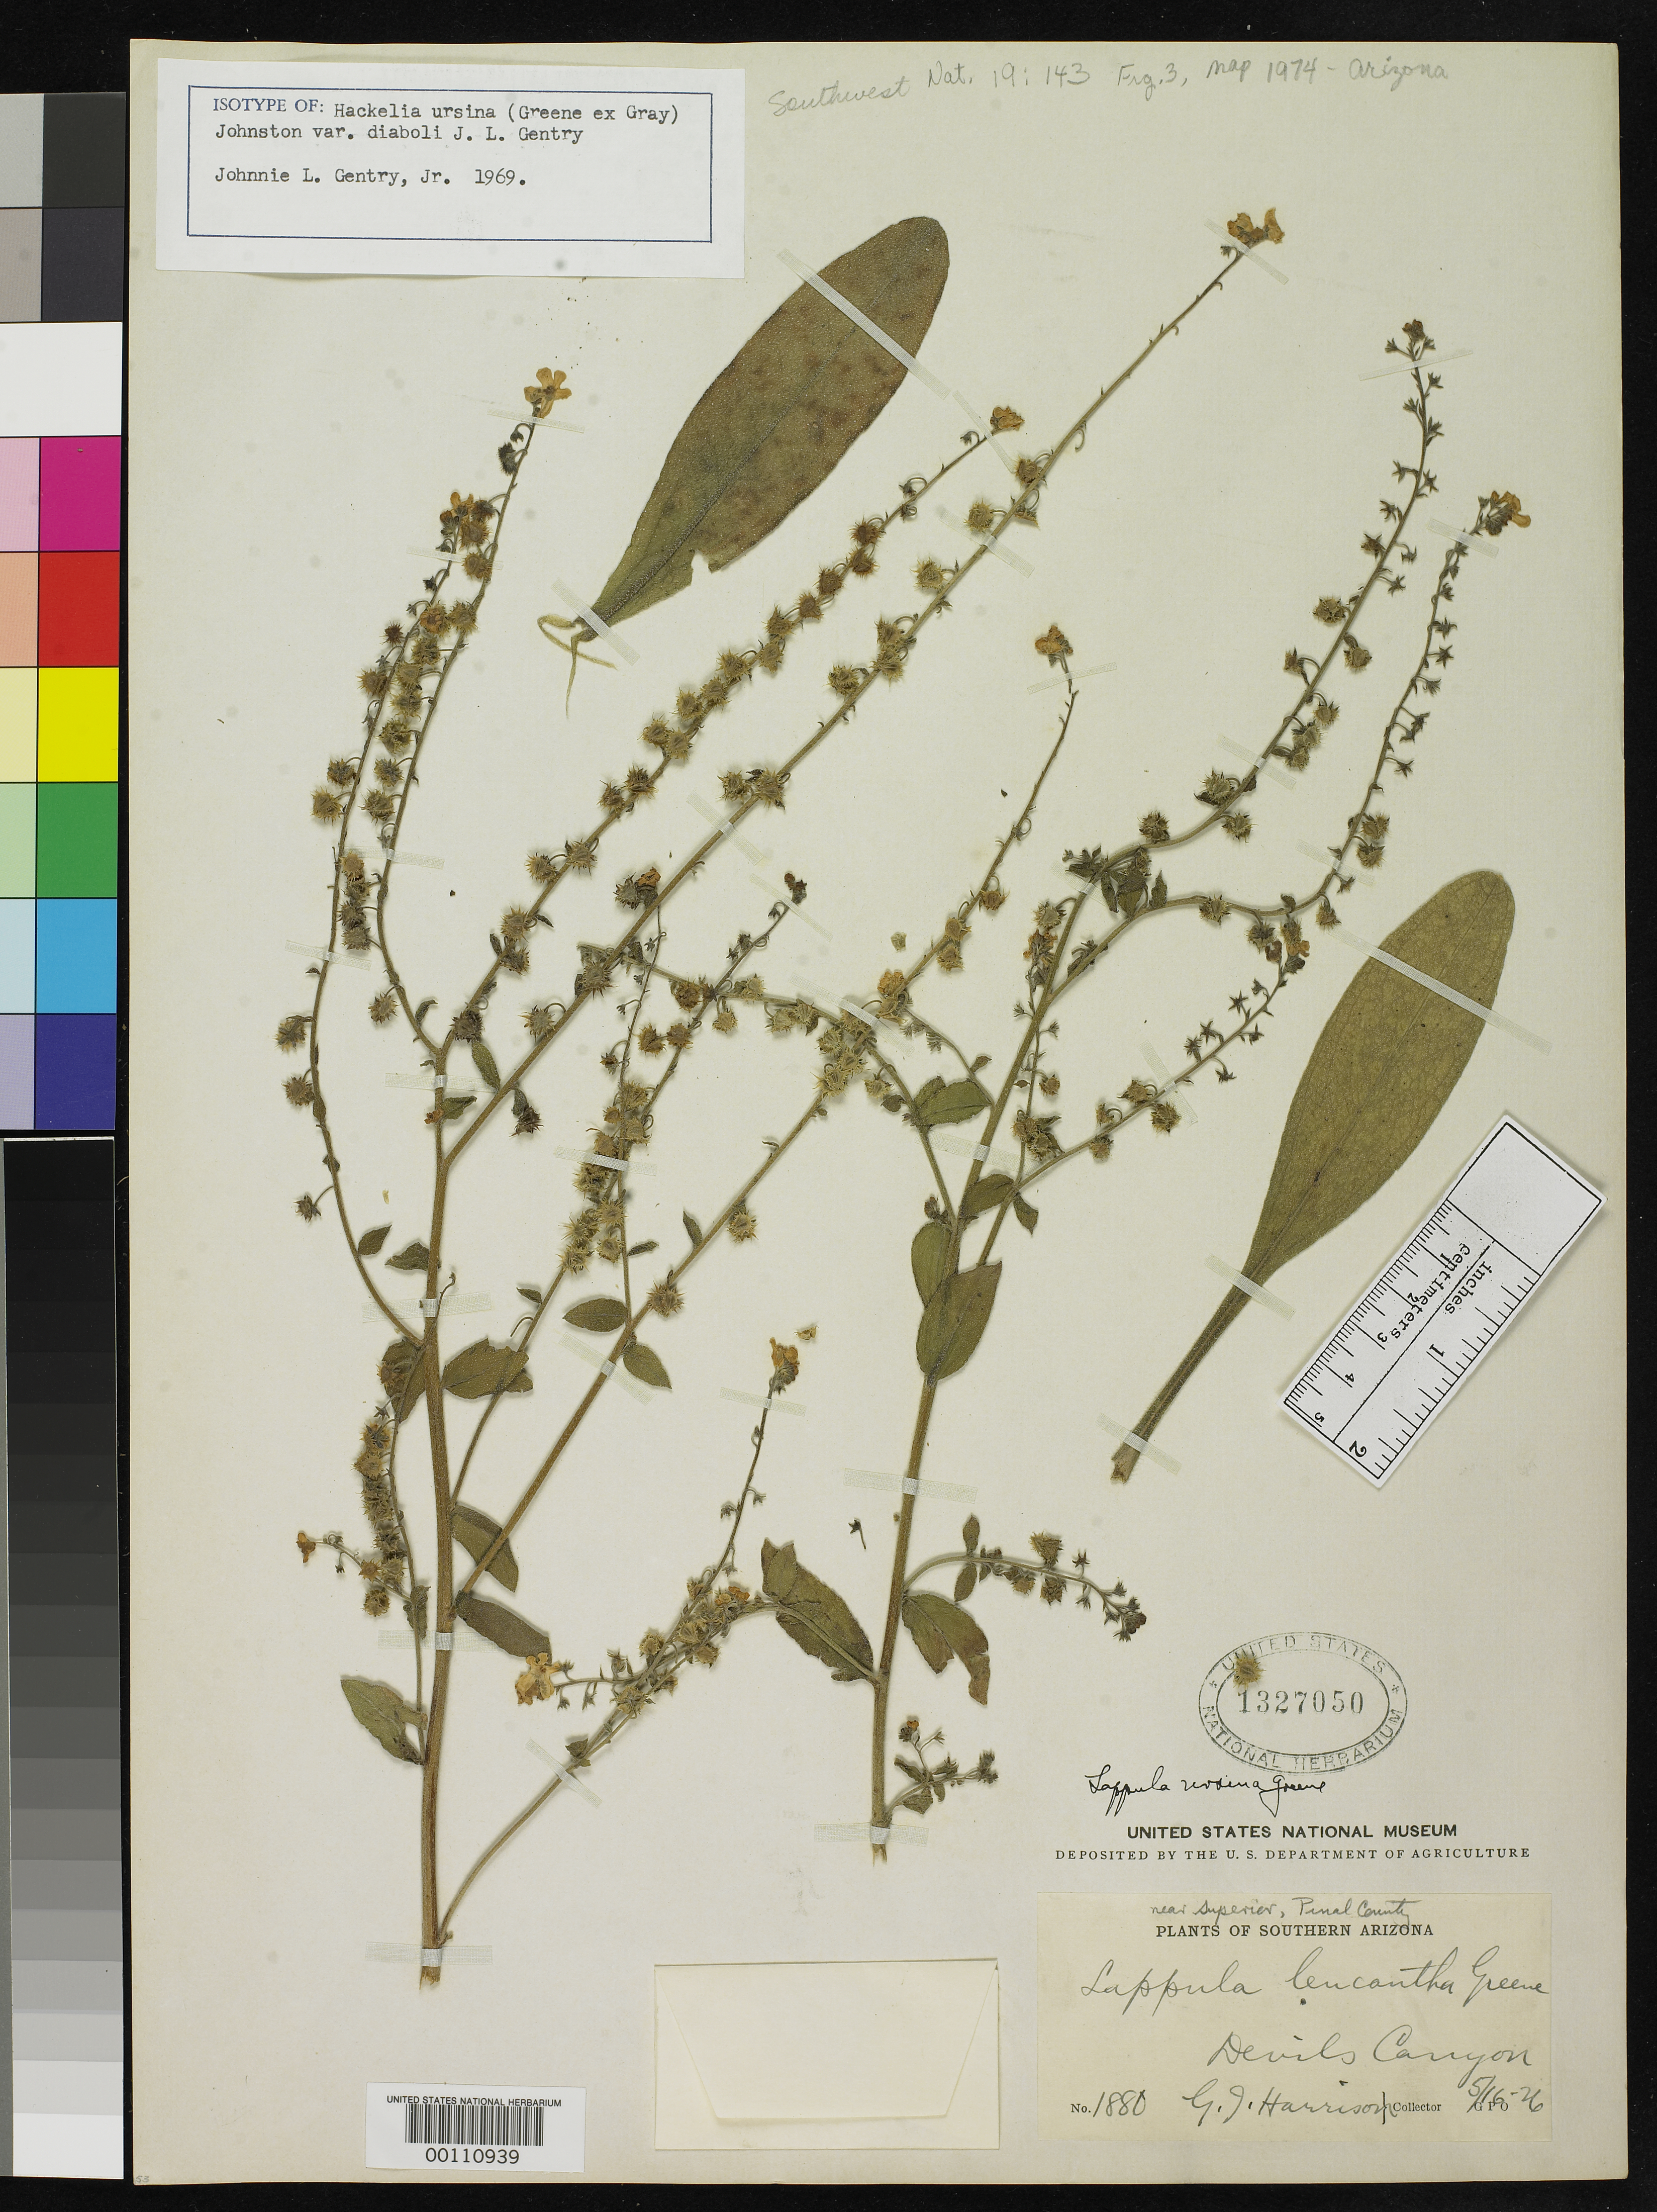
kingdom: Plantae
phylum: Tracheophyta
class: Magnoliopsida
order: Boraginales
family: Boraginaceae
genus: Hackelia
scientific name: Hackelia ursina var. diaboli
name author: J.L. Gentry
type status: Isotype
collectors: G. J. Harrison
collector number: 1880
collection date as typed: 16 May 1926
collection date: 1926-05-16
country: United States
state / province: Arizona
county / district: Pinal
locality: Devil's Canyon, near Superior.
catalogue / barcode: US 1327050